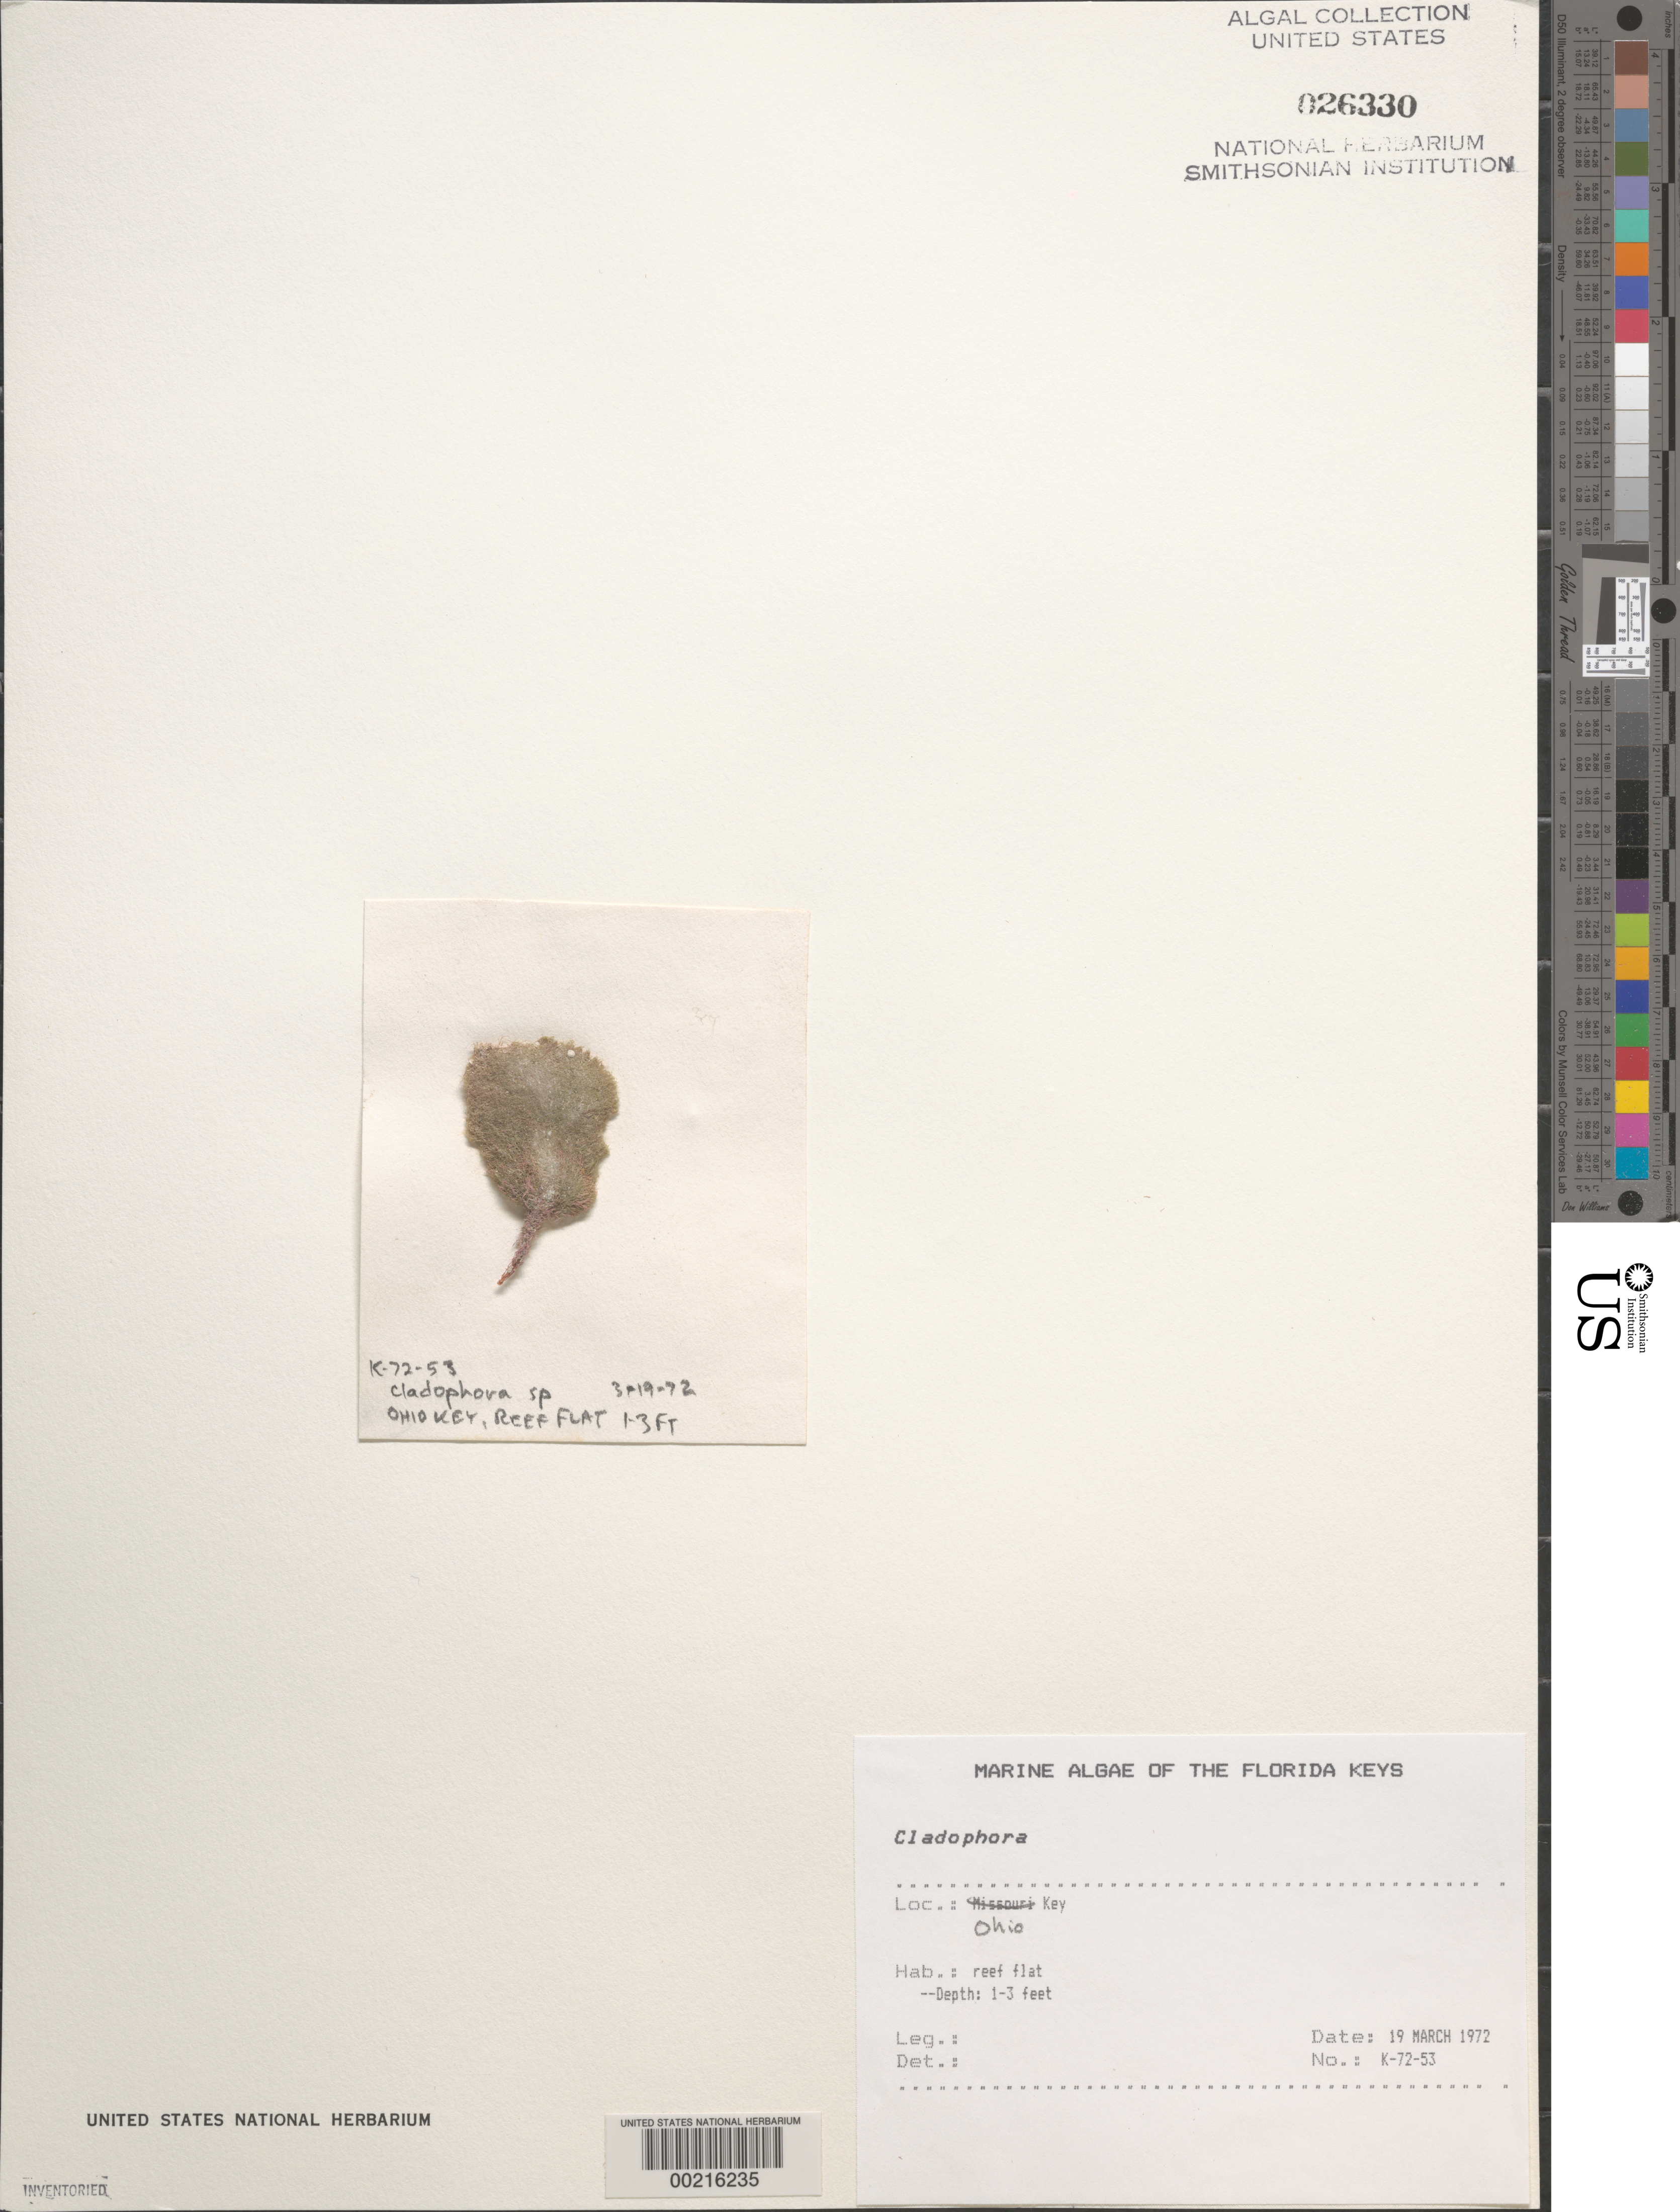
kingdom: Plantae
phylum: Chlorophyta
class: Ulvophyceae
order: Cladophorales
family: Cladophoraceae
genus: Cladophora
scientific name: Cladophora sp.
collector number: K-72-53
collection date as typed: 19 Mar 1972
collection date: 1972-03-19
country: United States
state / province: Florida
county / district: Monroe County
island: Ohio Key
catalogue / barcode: US 26330